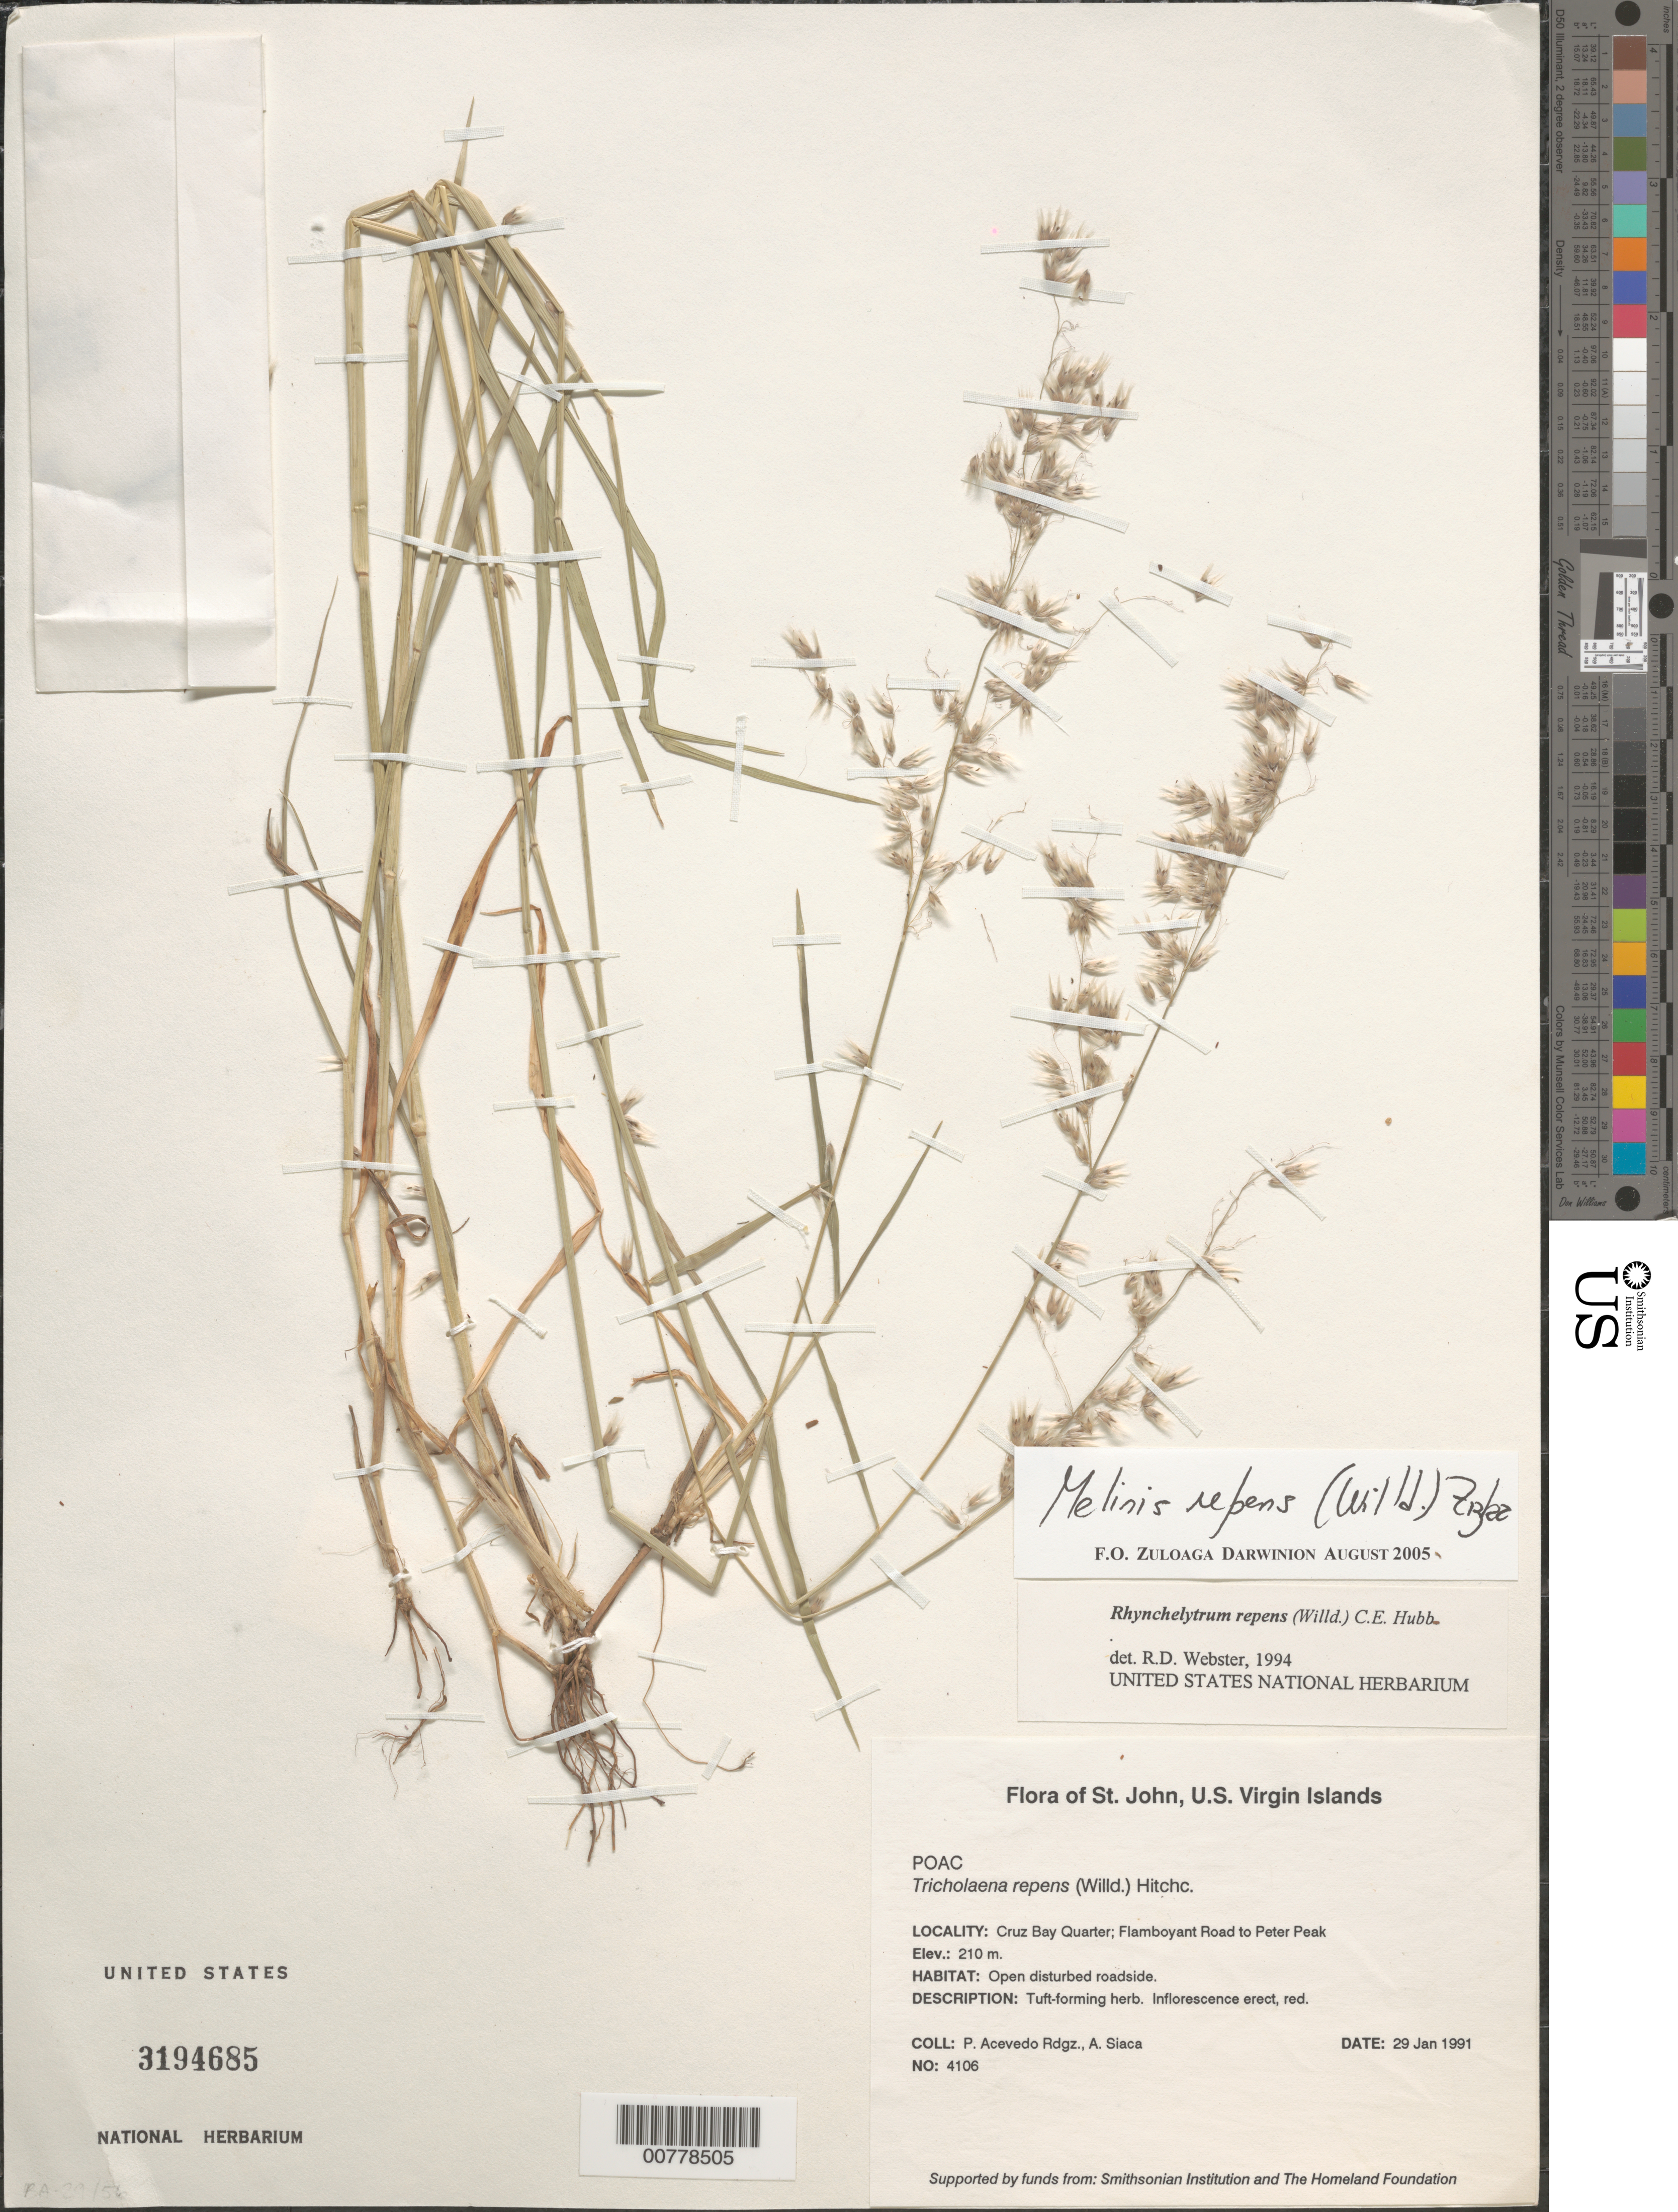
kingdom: Plantae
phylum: Tracheophyta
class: Liliopsida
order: Poales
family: Poaceae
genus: Rhynchelytrum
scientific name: Rhynchelytrum repens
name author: (Willd.) C.E. Hubb.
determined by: Webster, Robert D.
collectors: P. Acevedo-Rodr. & A. Siaca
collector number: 4106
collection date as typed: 29 Jan 1991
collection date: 1991-01-29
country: U.S. Virgin Islands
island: St. John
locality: Cruz Bay Quarter; Flamboyant Road to Peter Peak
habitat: Open disturbed roadside.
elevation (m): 210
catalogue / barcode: US 3194685